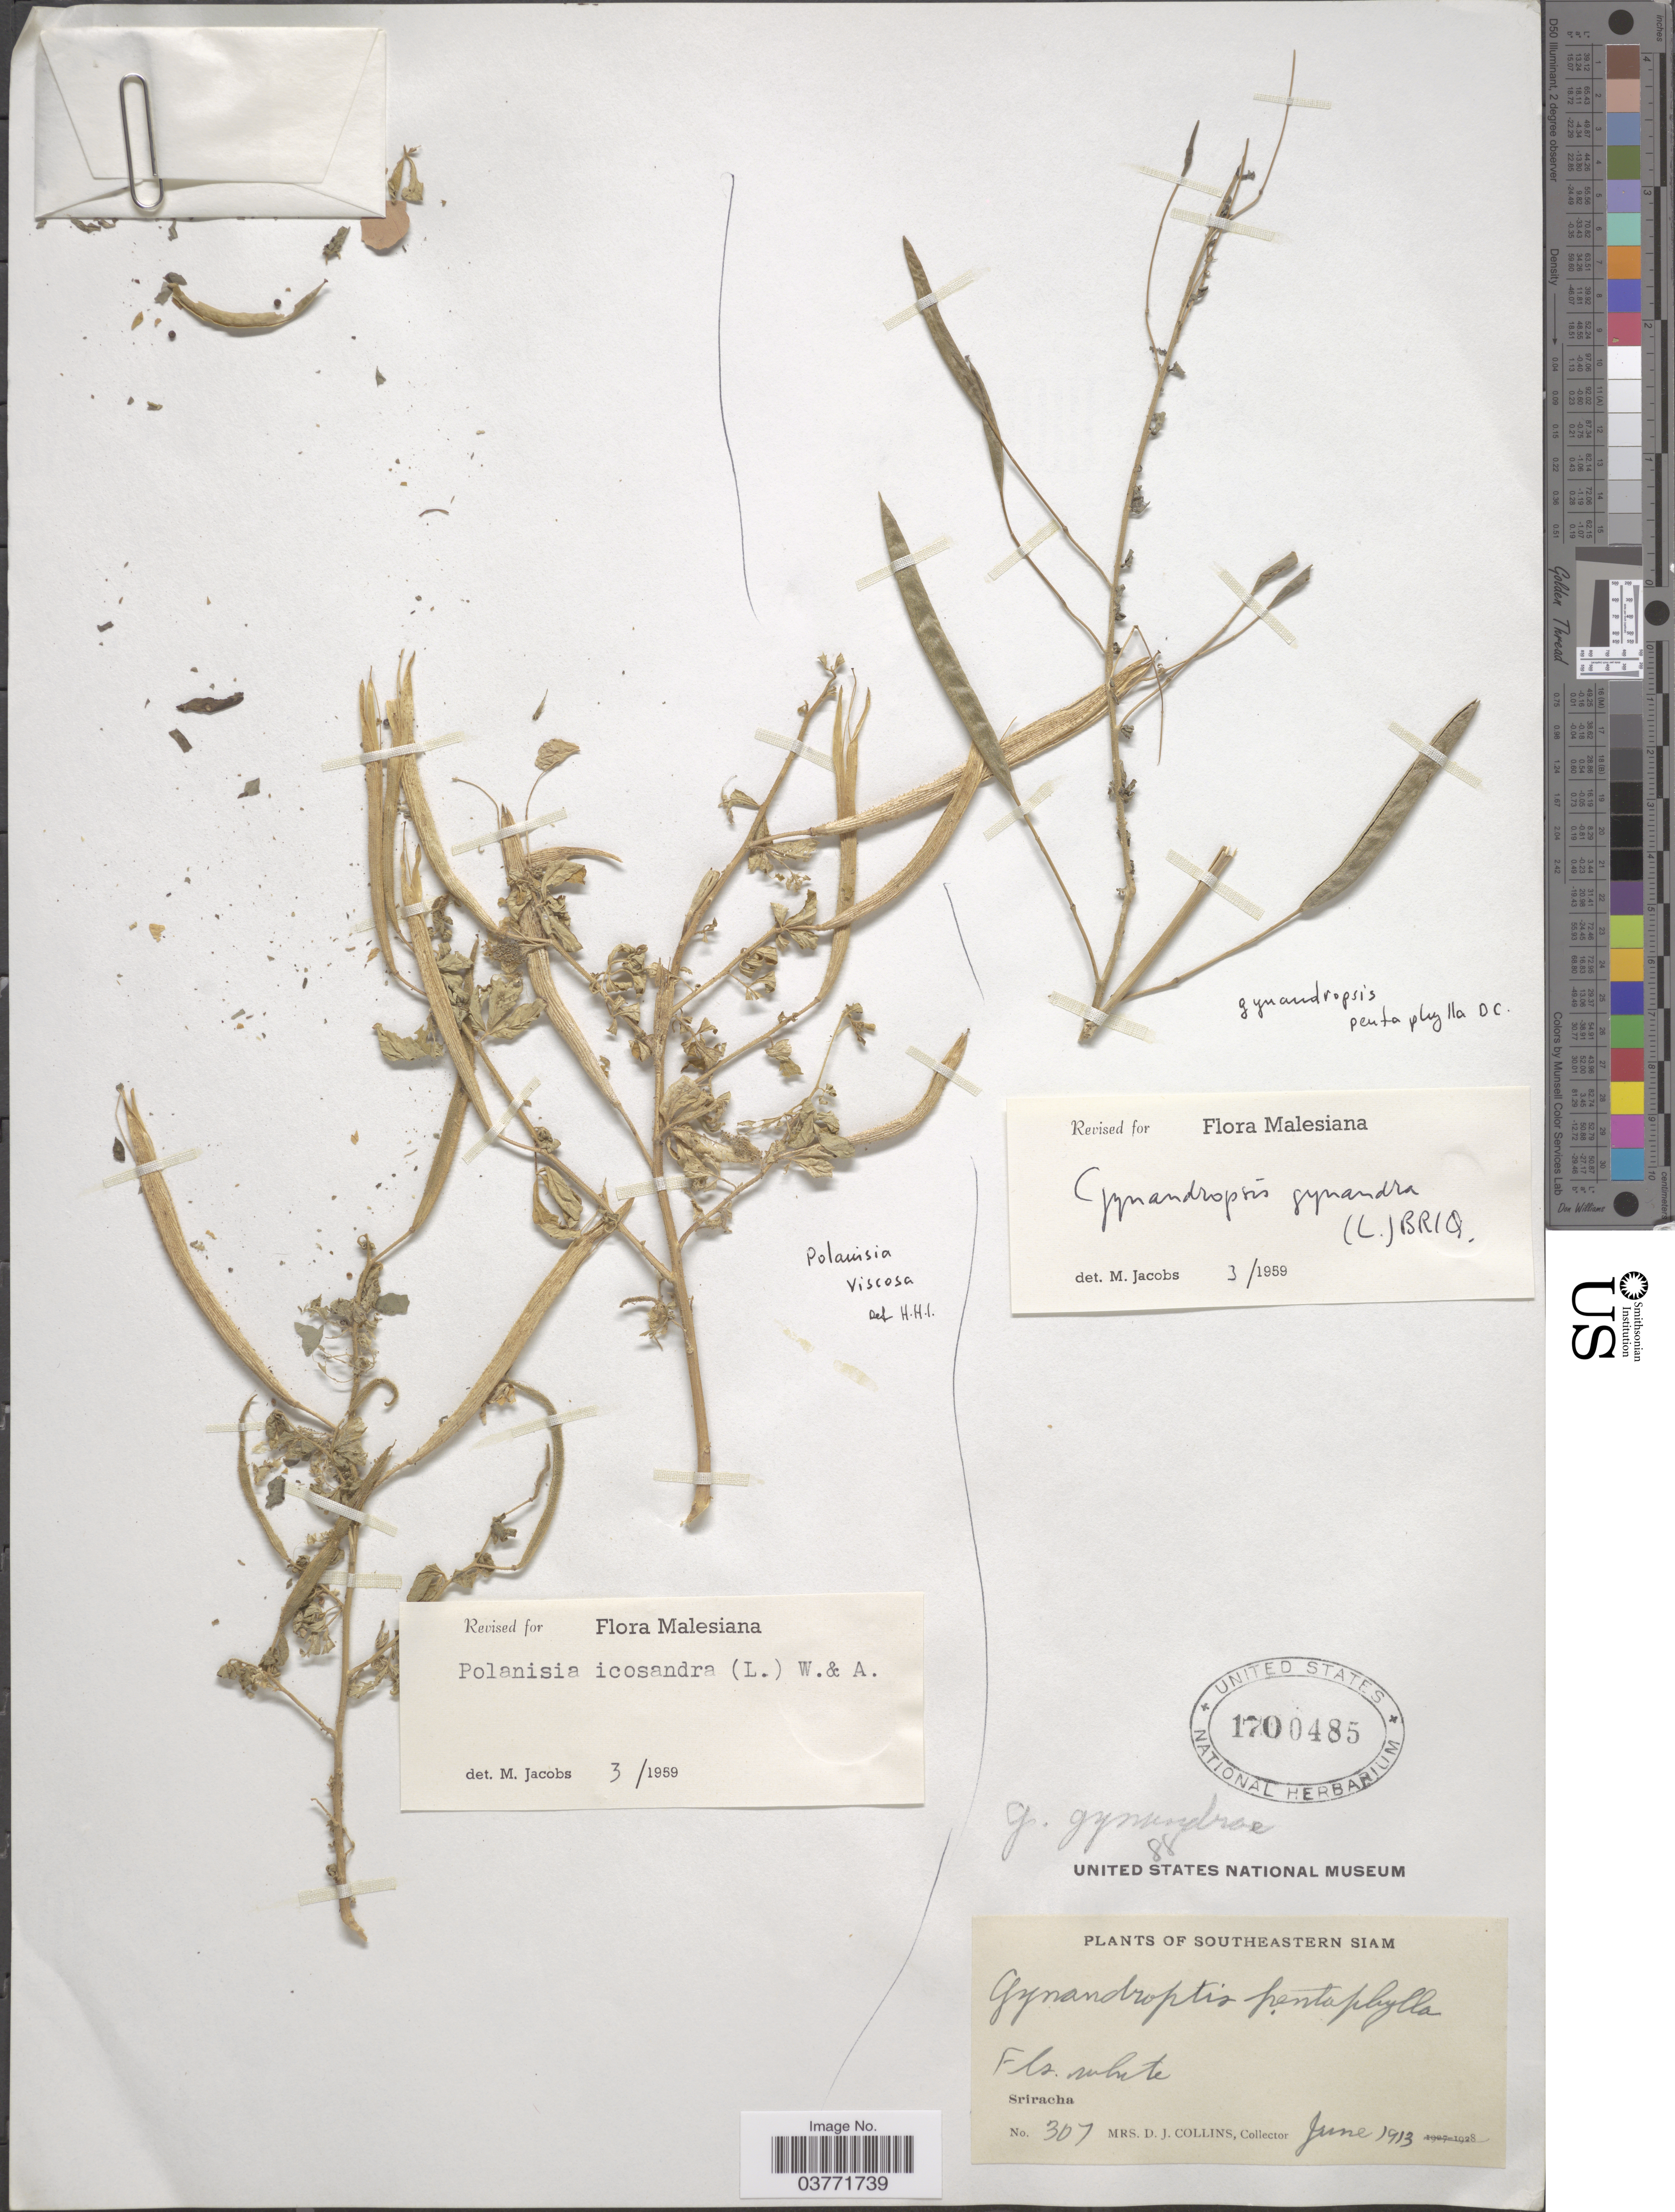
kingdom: Plantae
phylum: Tracheophyta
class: Magnoliopsida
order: Brassicales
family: Cleomaceae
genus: Gynandropsis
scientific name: Gynandropsis gynandra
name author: (L.) Briq.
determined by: Jacobs, M.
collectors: Mrs. D. J. Collins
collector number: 307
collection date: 1913-06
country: Thailand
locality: Southeastern Siam. Sriracha.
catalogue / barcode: US 1700485